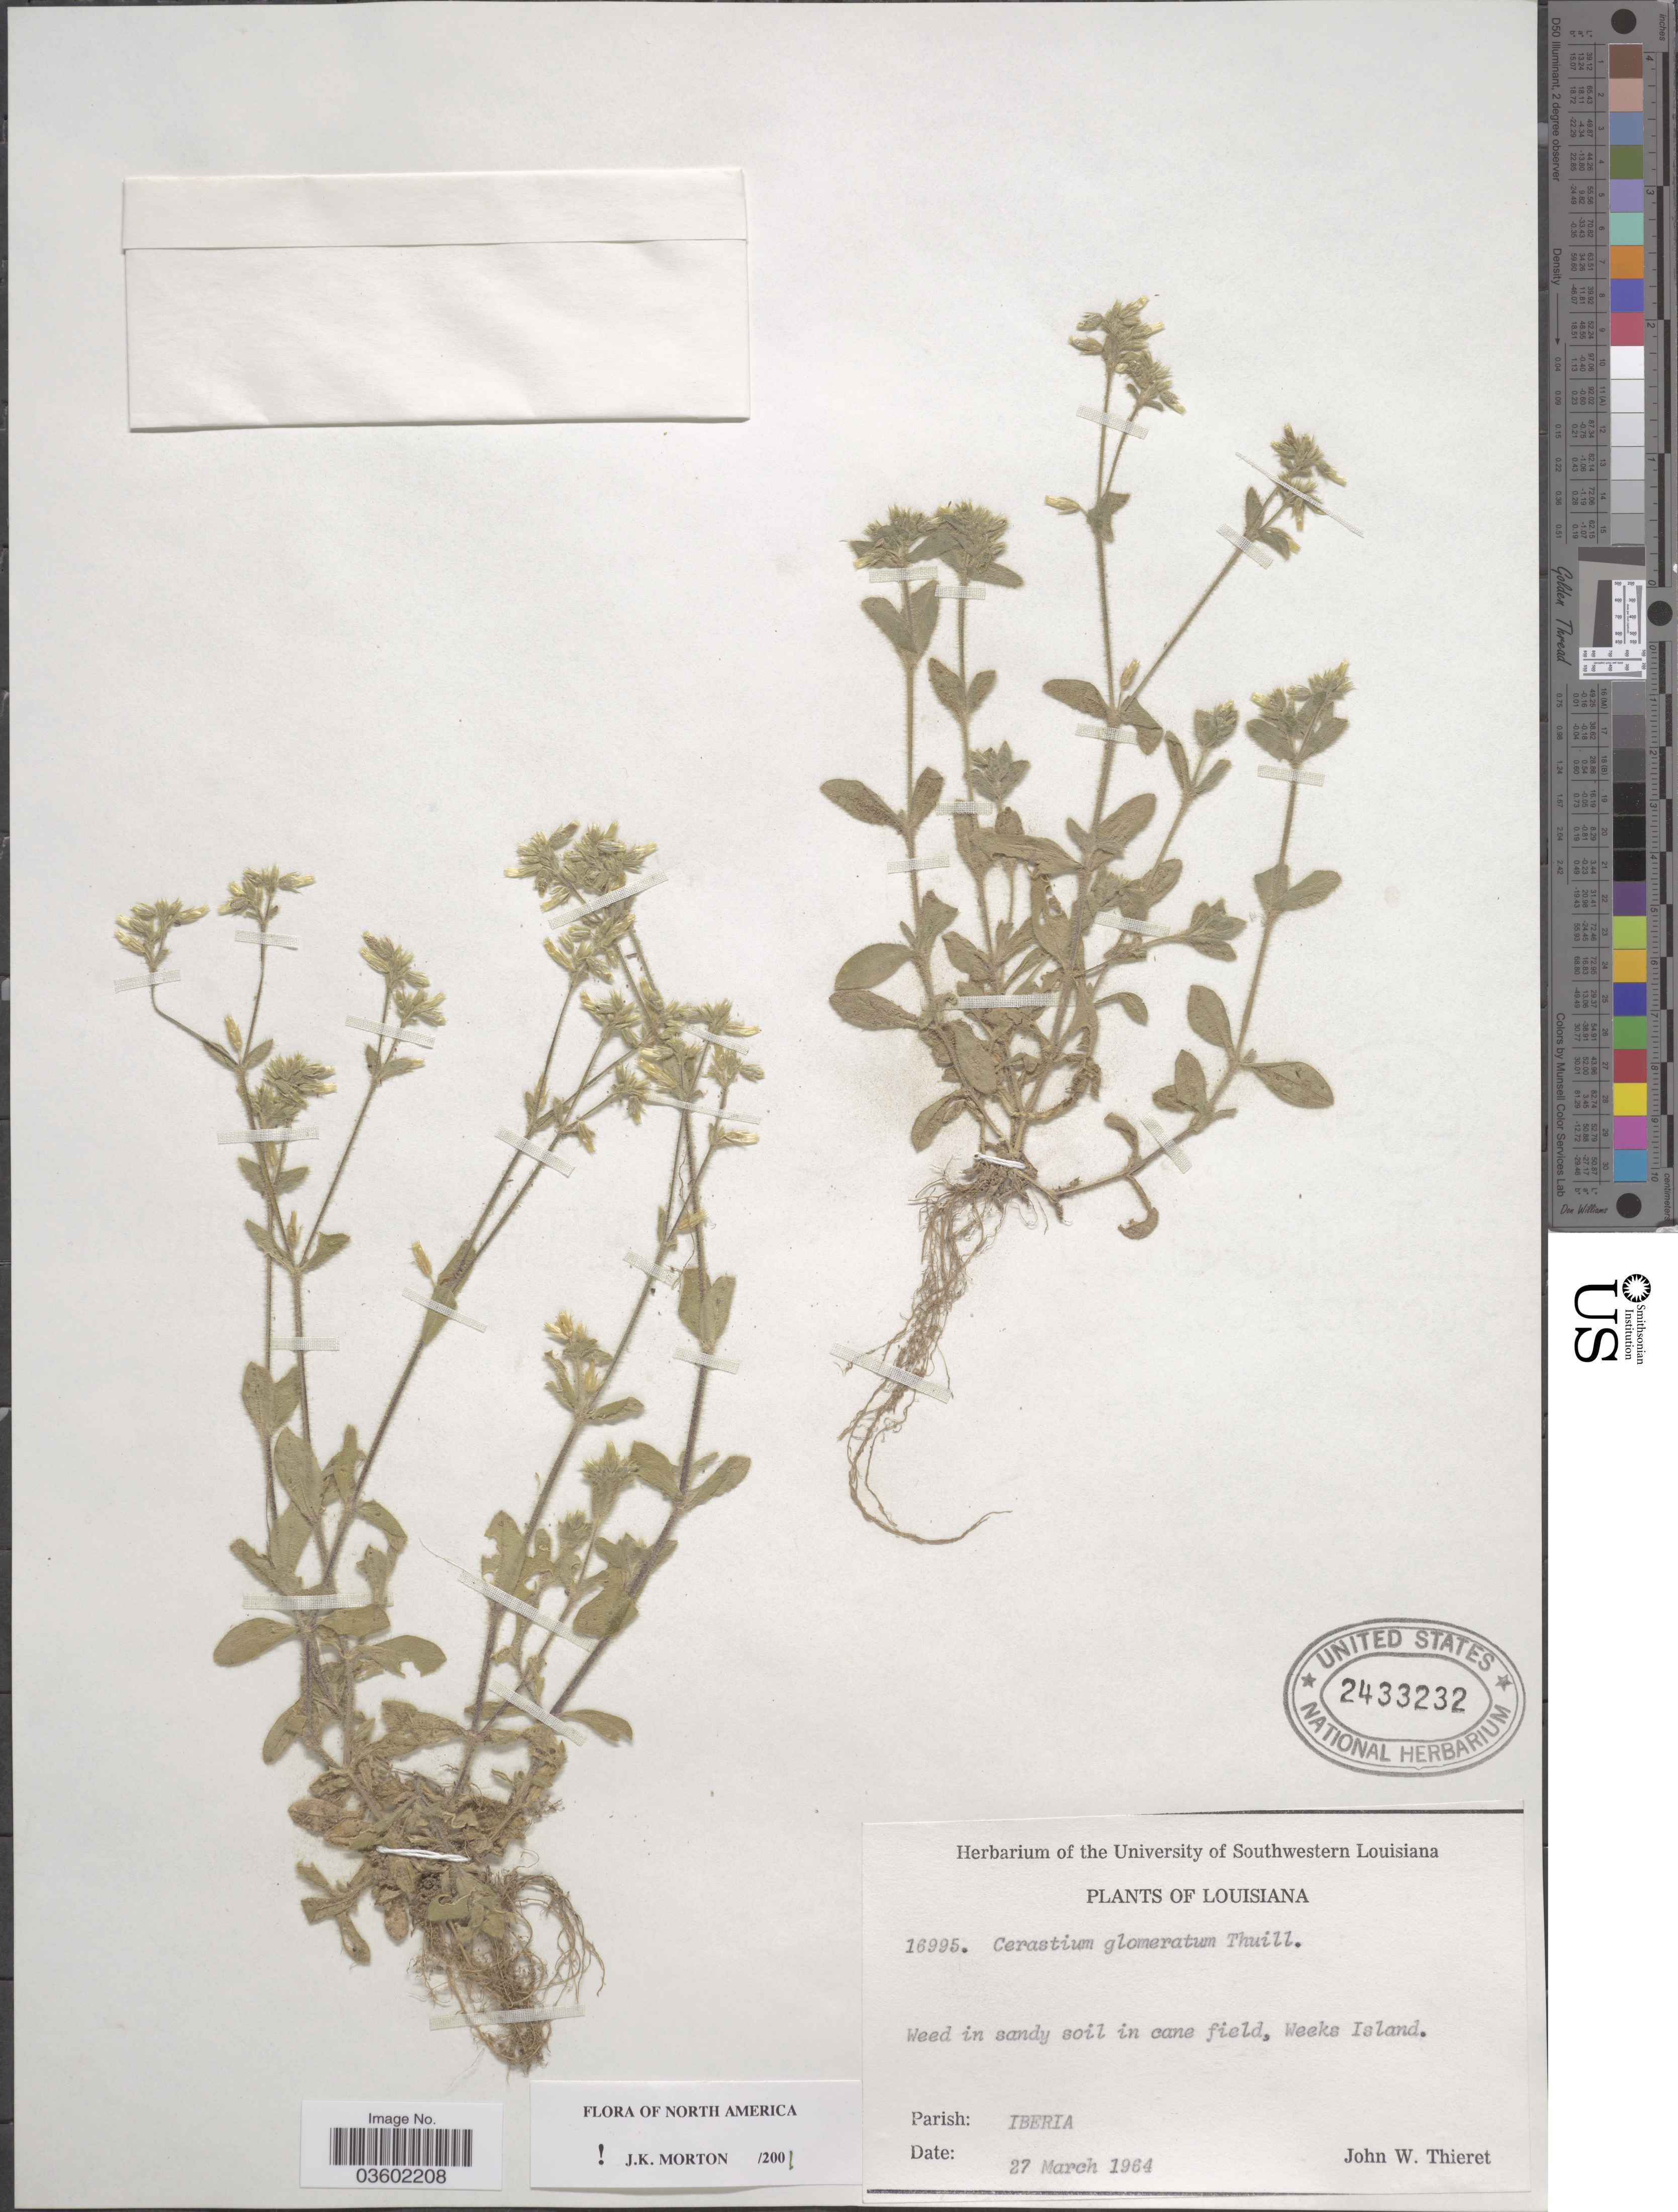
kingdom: Plantae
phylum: Tracheophyta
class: Magnoliopsida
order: Caryophyllales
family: Caryophyllaceae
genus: Cerastium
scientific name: Cerastium viscosum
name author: L.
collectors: J. W. Thieret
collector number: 16995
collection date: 1964-03-27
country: United States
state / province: Louisiana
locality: Weeks Island. Parish: Iberia.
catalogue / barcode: US 2433232